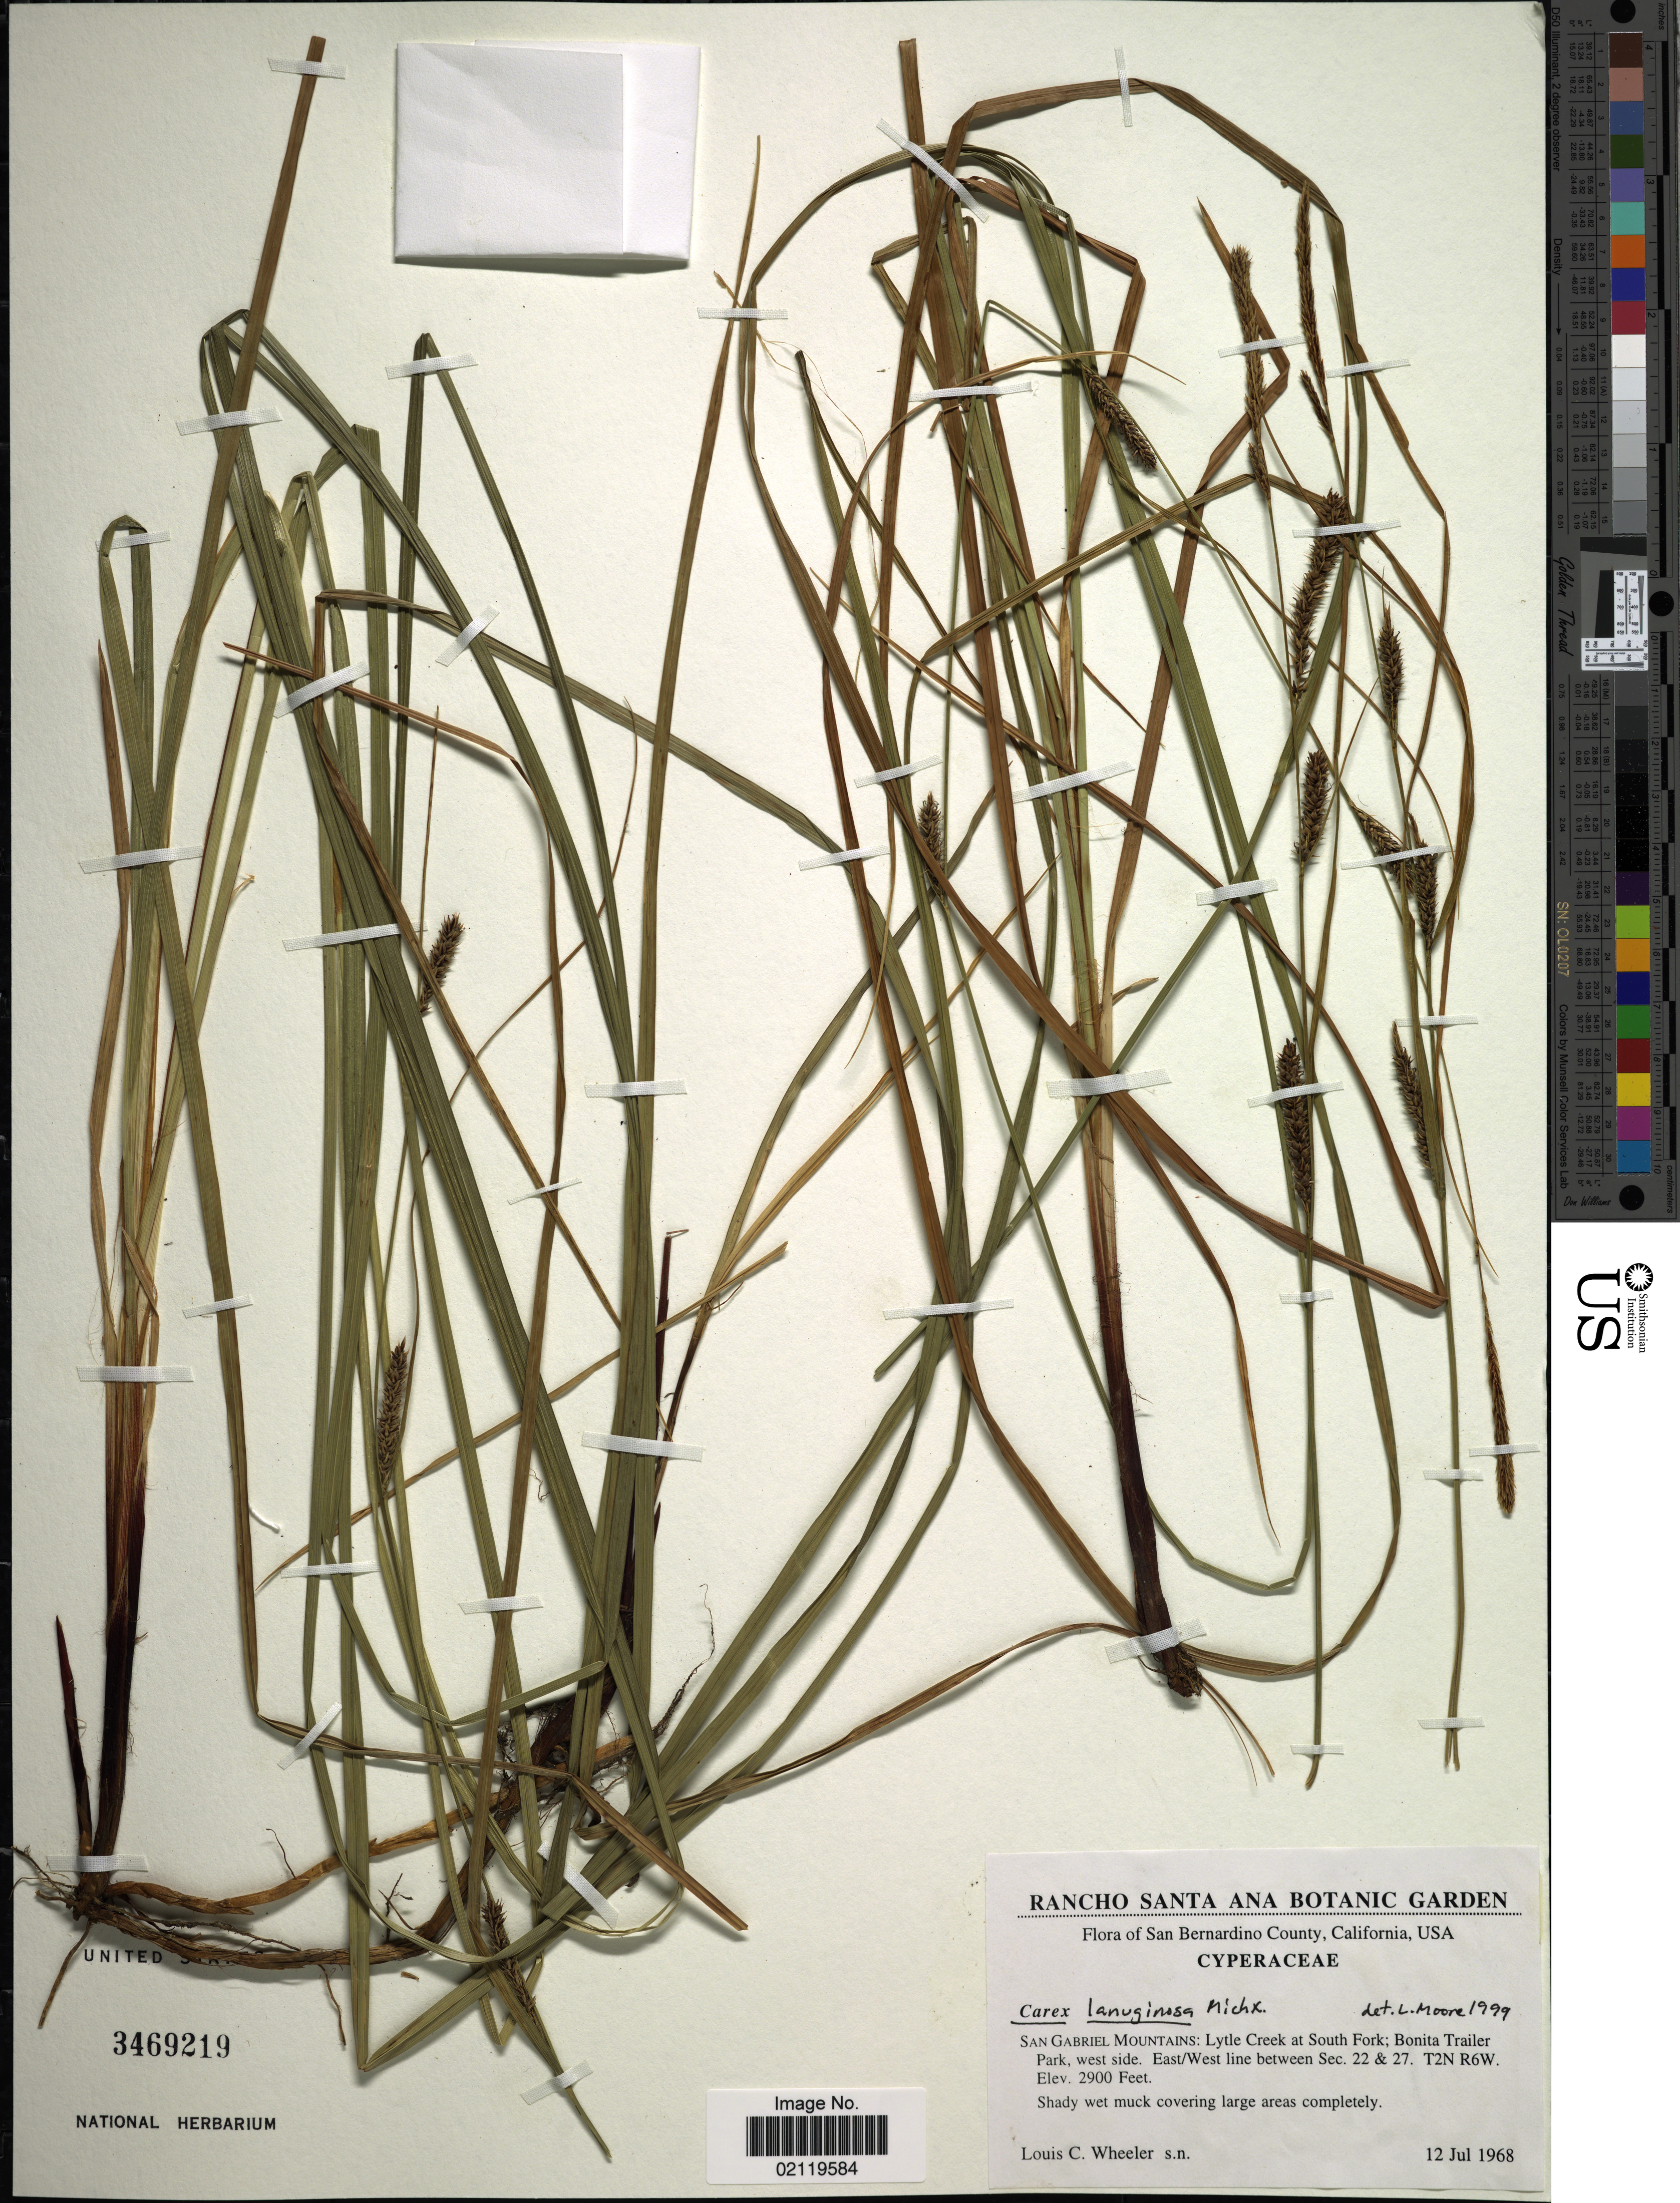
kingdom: Plantae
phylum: Tracheophyta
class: Liliopsida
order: Poales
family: Cyperaceae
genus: Carex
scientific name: Carex pellita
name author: Muhl. ex Willd.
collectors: L. C. Wheeler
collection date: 1968-07-12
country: United States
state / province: California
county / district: San Bernardino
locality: San Bernerdino County, San Gabriel Mountains: Lytle Creek at South Fork; Bonita Trailer Park, west side. East/West line between Sec. 22 & 27. T2N R6W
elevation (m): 884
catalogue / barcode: US 3469219